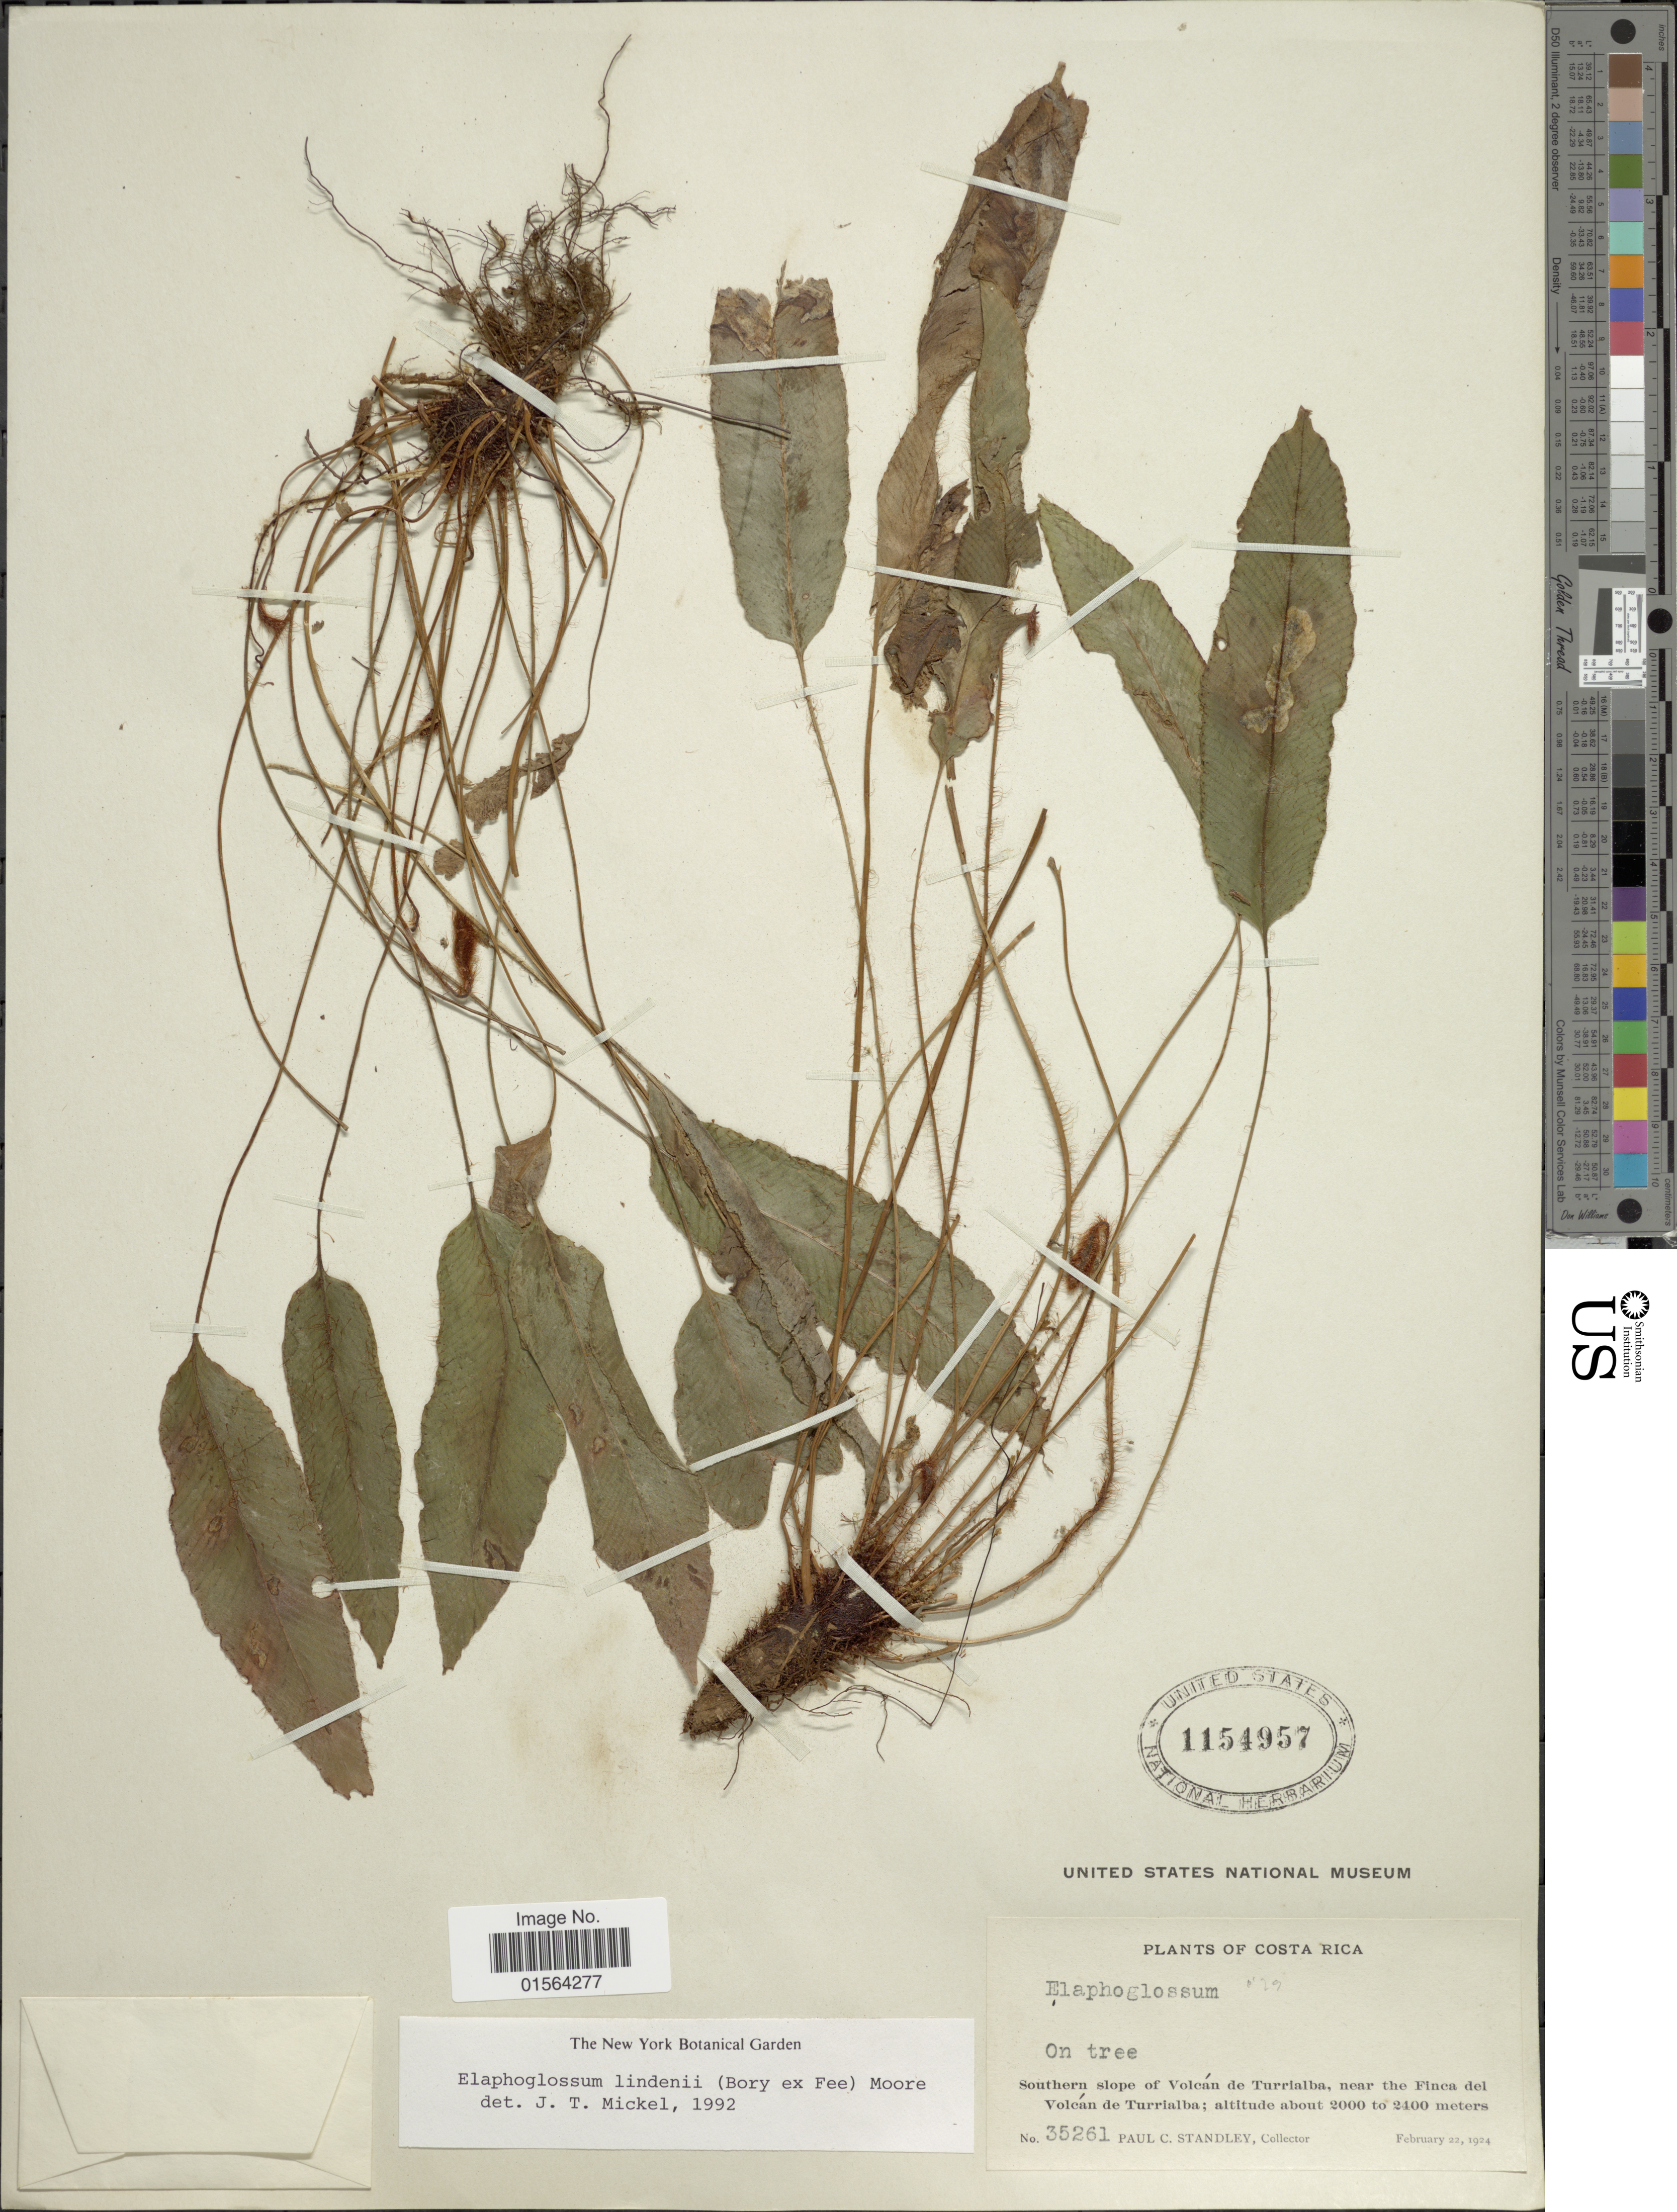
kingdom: Plantae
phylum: Tracheophyta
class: Polypodiopsida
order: Polypodiales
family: Dryopteridaceae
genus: Elaphoglossum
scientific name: Elaphoglossum lindenii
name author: (Bory ex Fée) T. Moore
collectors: P. C. Standley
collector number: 35261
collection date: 1924-02-22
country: Costa Rica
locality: Southern slope of Volcan de Turrialba, near the Finca del Volcan de Turrialba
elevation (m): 2000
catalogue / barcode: US 1154957